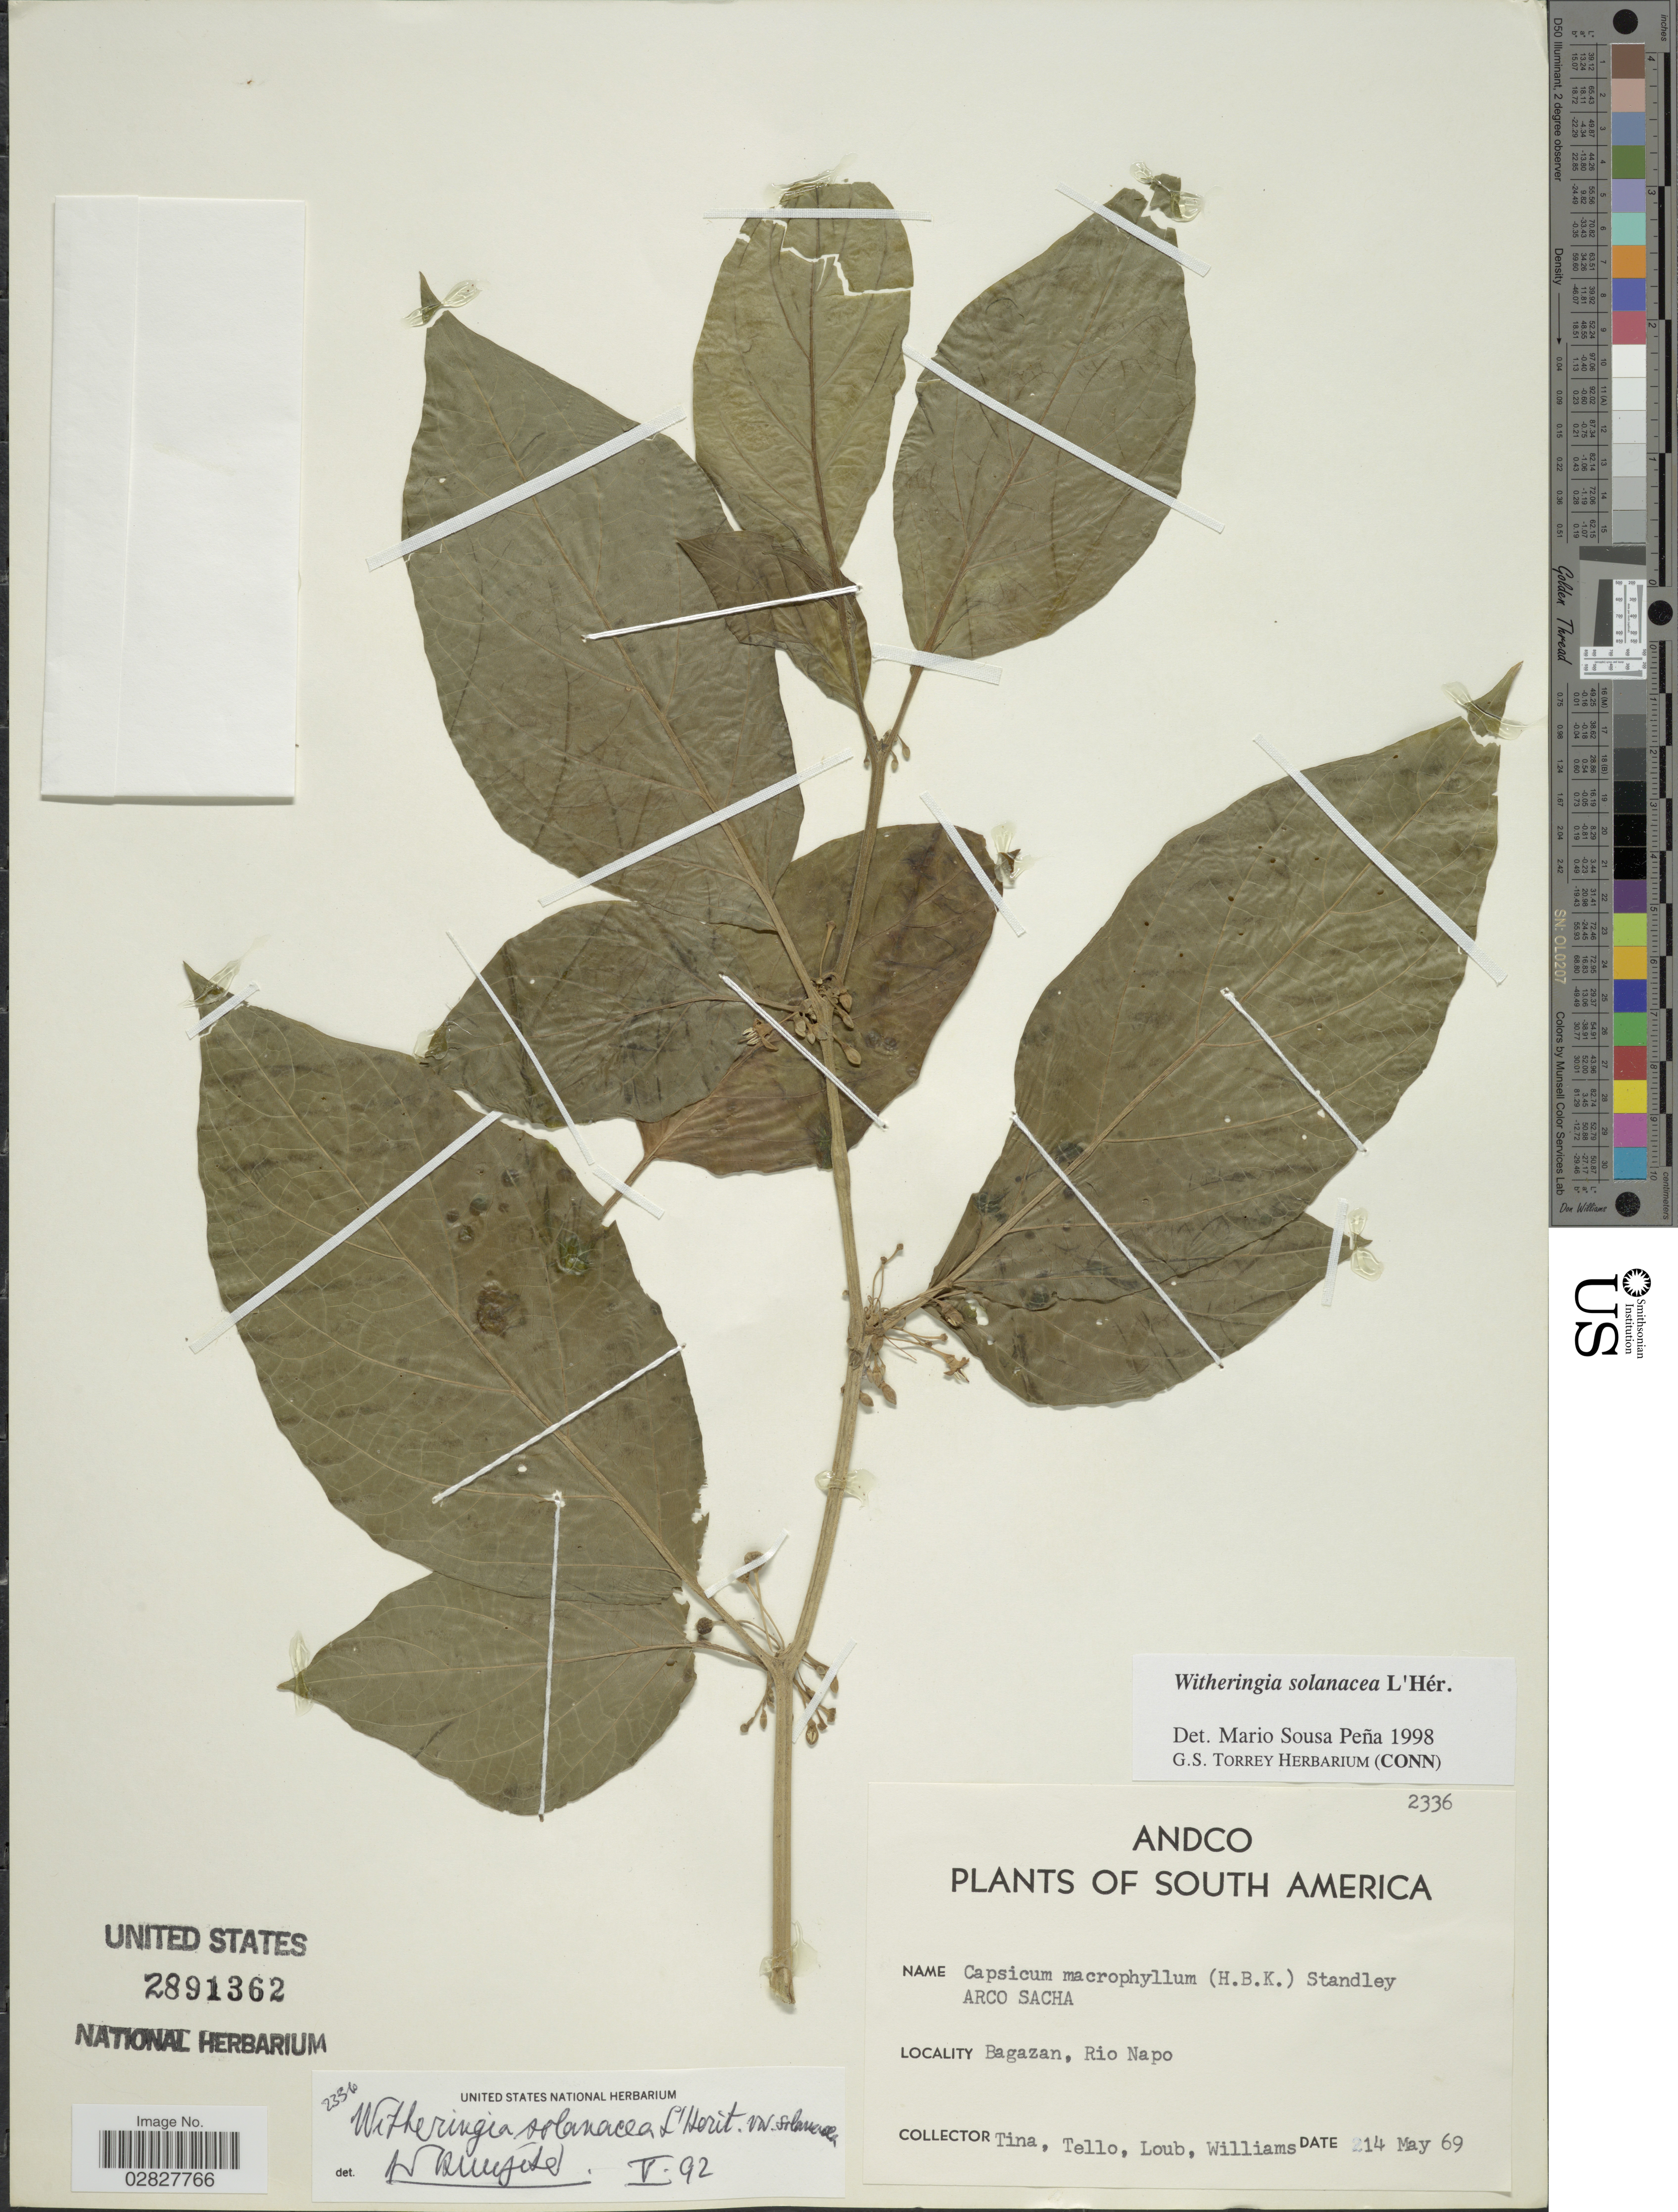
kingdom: Plantae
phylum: Tracheophyta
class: Magnoliopsida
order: Solanales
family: Solanaceae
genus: Witheringia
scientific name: Witheringia solanacea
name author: L'Hér.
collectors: -. Tina, -. Tello, Loub & -- Williams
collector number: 2336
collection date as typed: Transcribed d/m/y: 14/5/69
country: Peru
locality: Andco. South America. Bagazan, Rio Napo.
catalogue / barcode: US 2891362